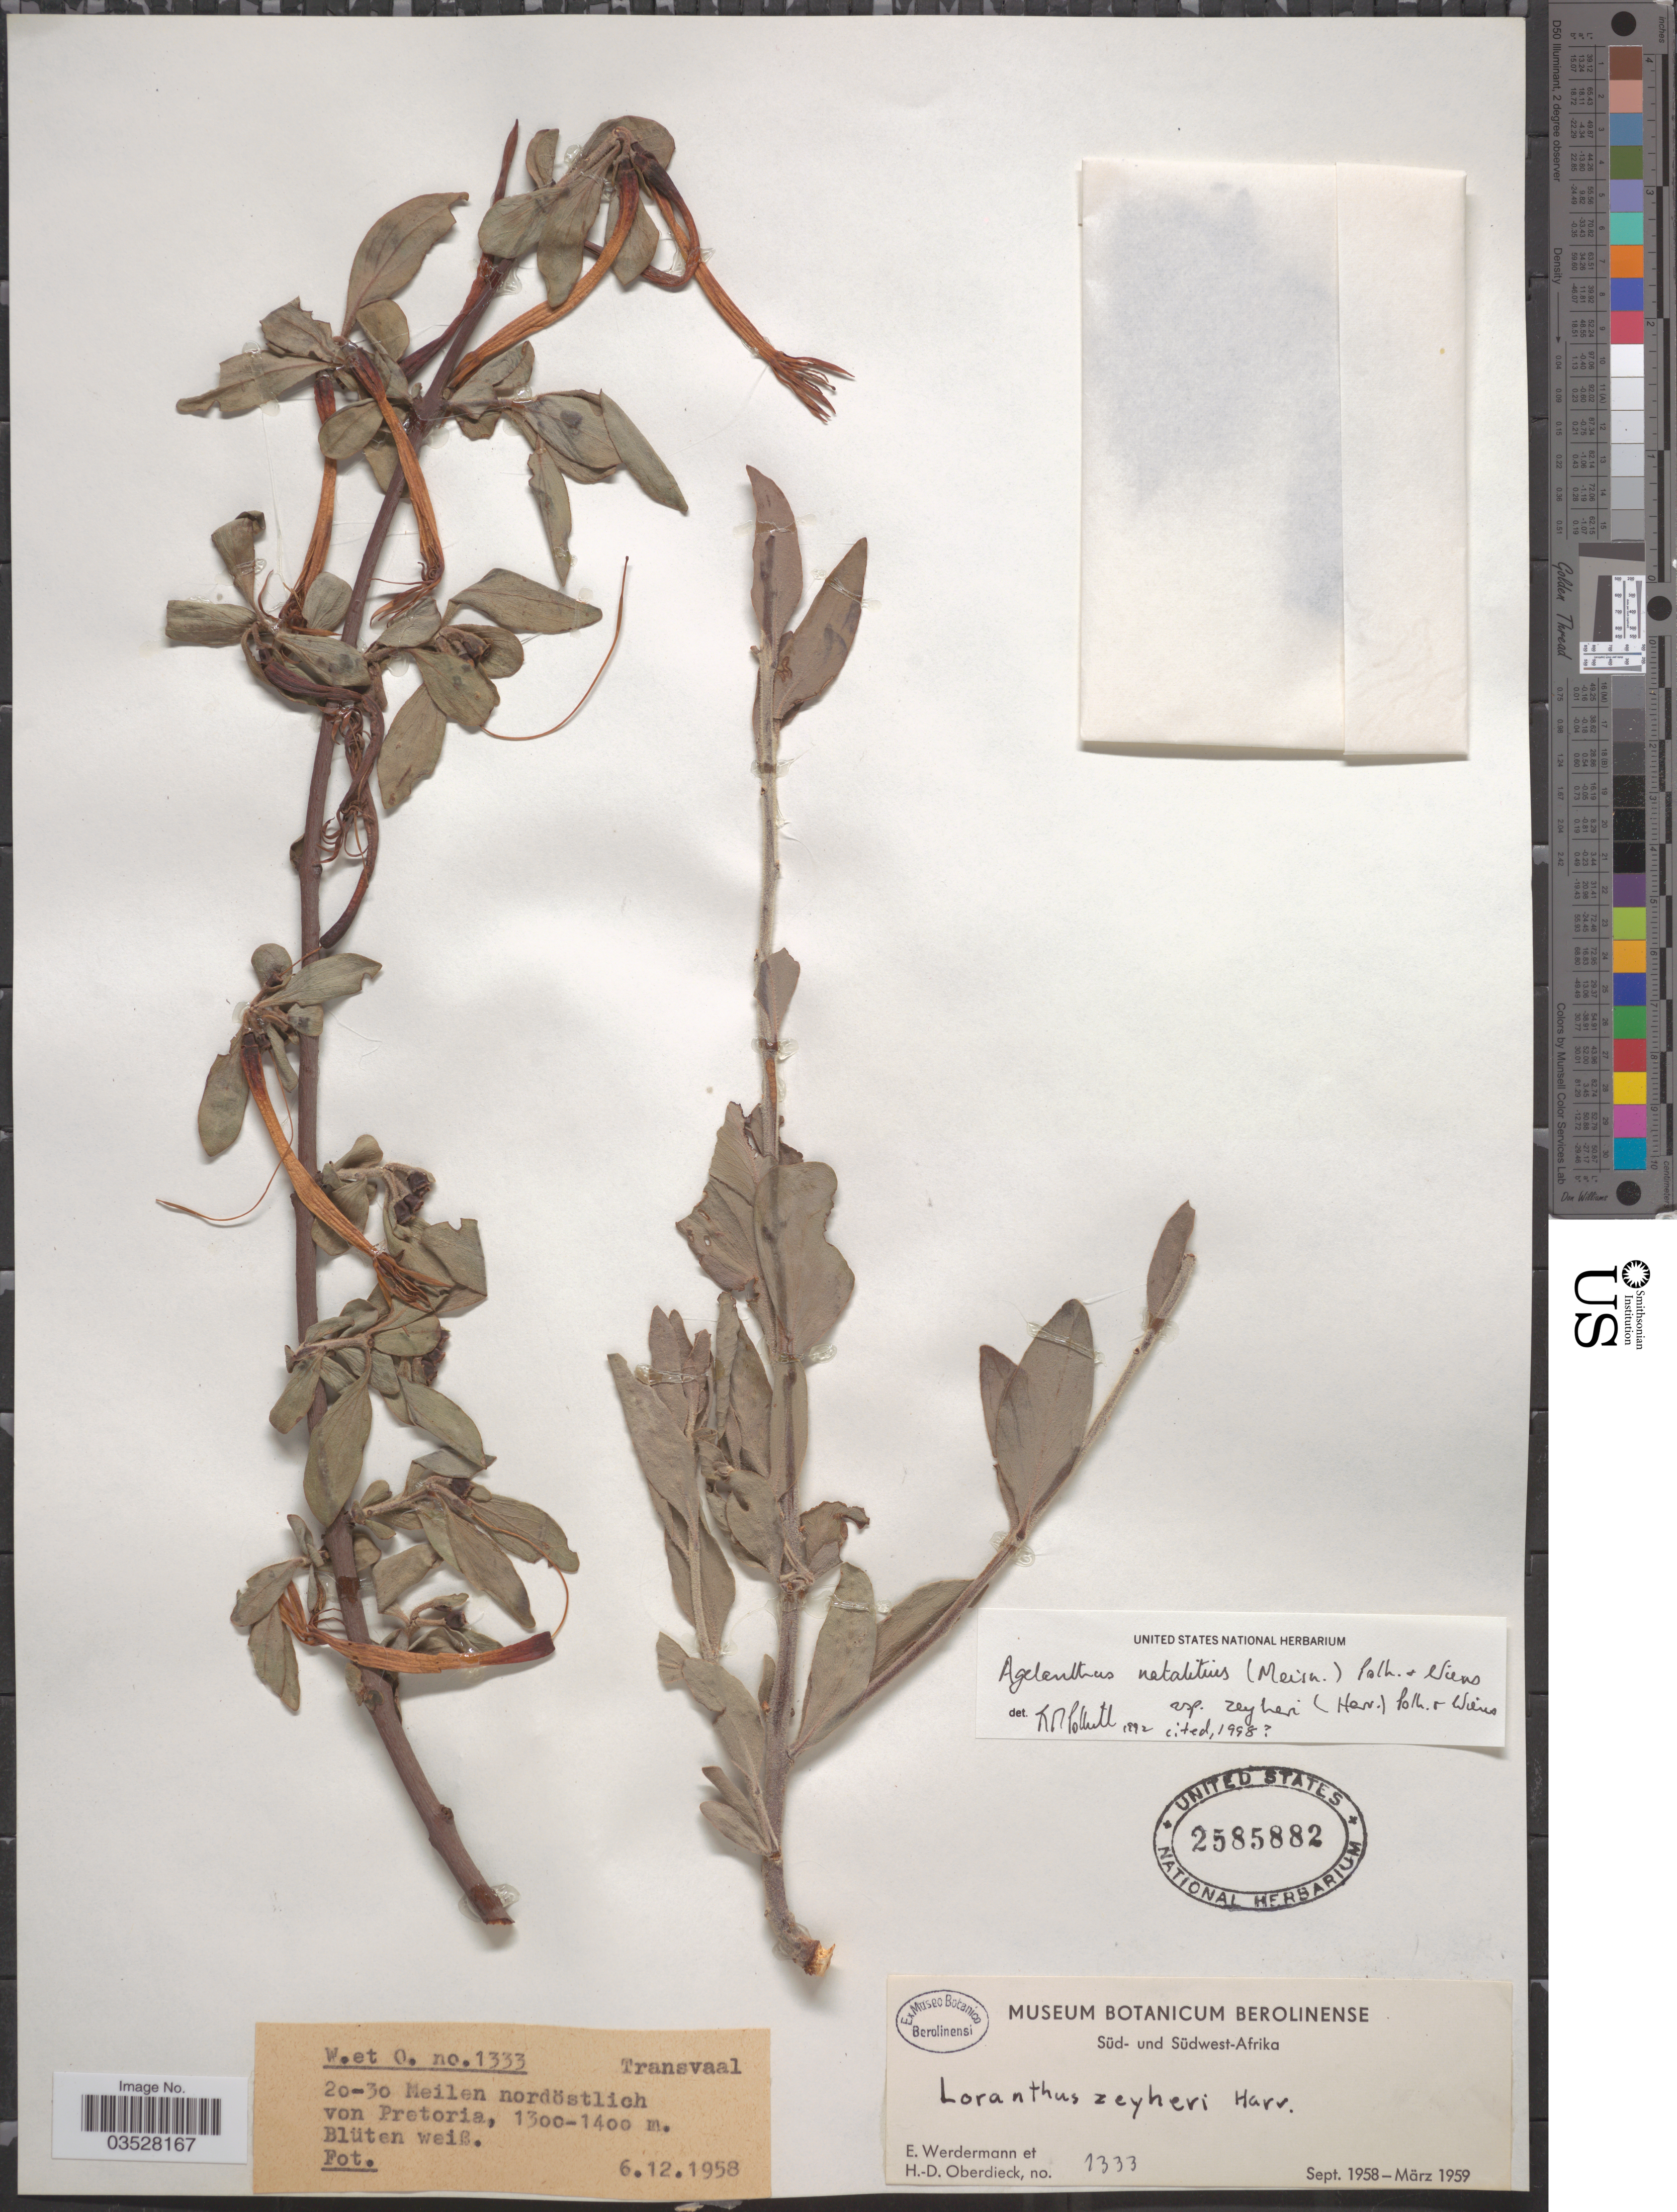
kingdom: Plantae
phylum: Tracheophyta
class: Magnoliopsida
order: Santalales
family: Loranthaceae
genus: Agelanthus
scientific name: Agelanthus natalitius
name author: (Meisn.) Polhill & Wiens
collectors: E. Werdermann & H. Oberdieck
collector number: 1333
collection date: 1958-12-06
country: South Africa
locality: Transvaal. 20-30 Meilen nordöstlich von Pretoria.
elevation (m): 1300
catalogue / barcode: US 2585882